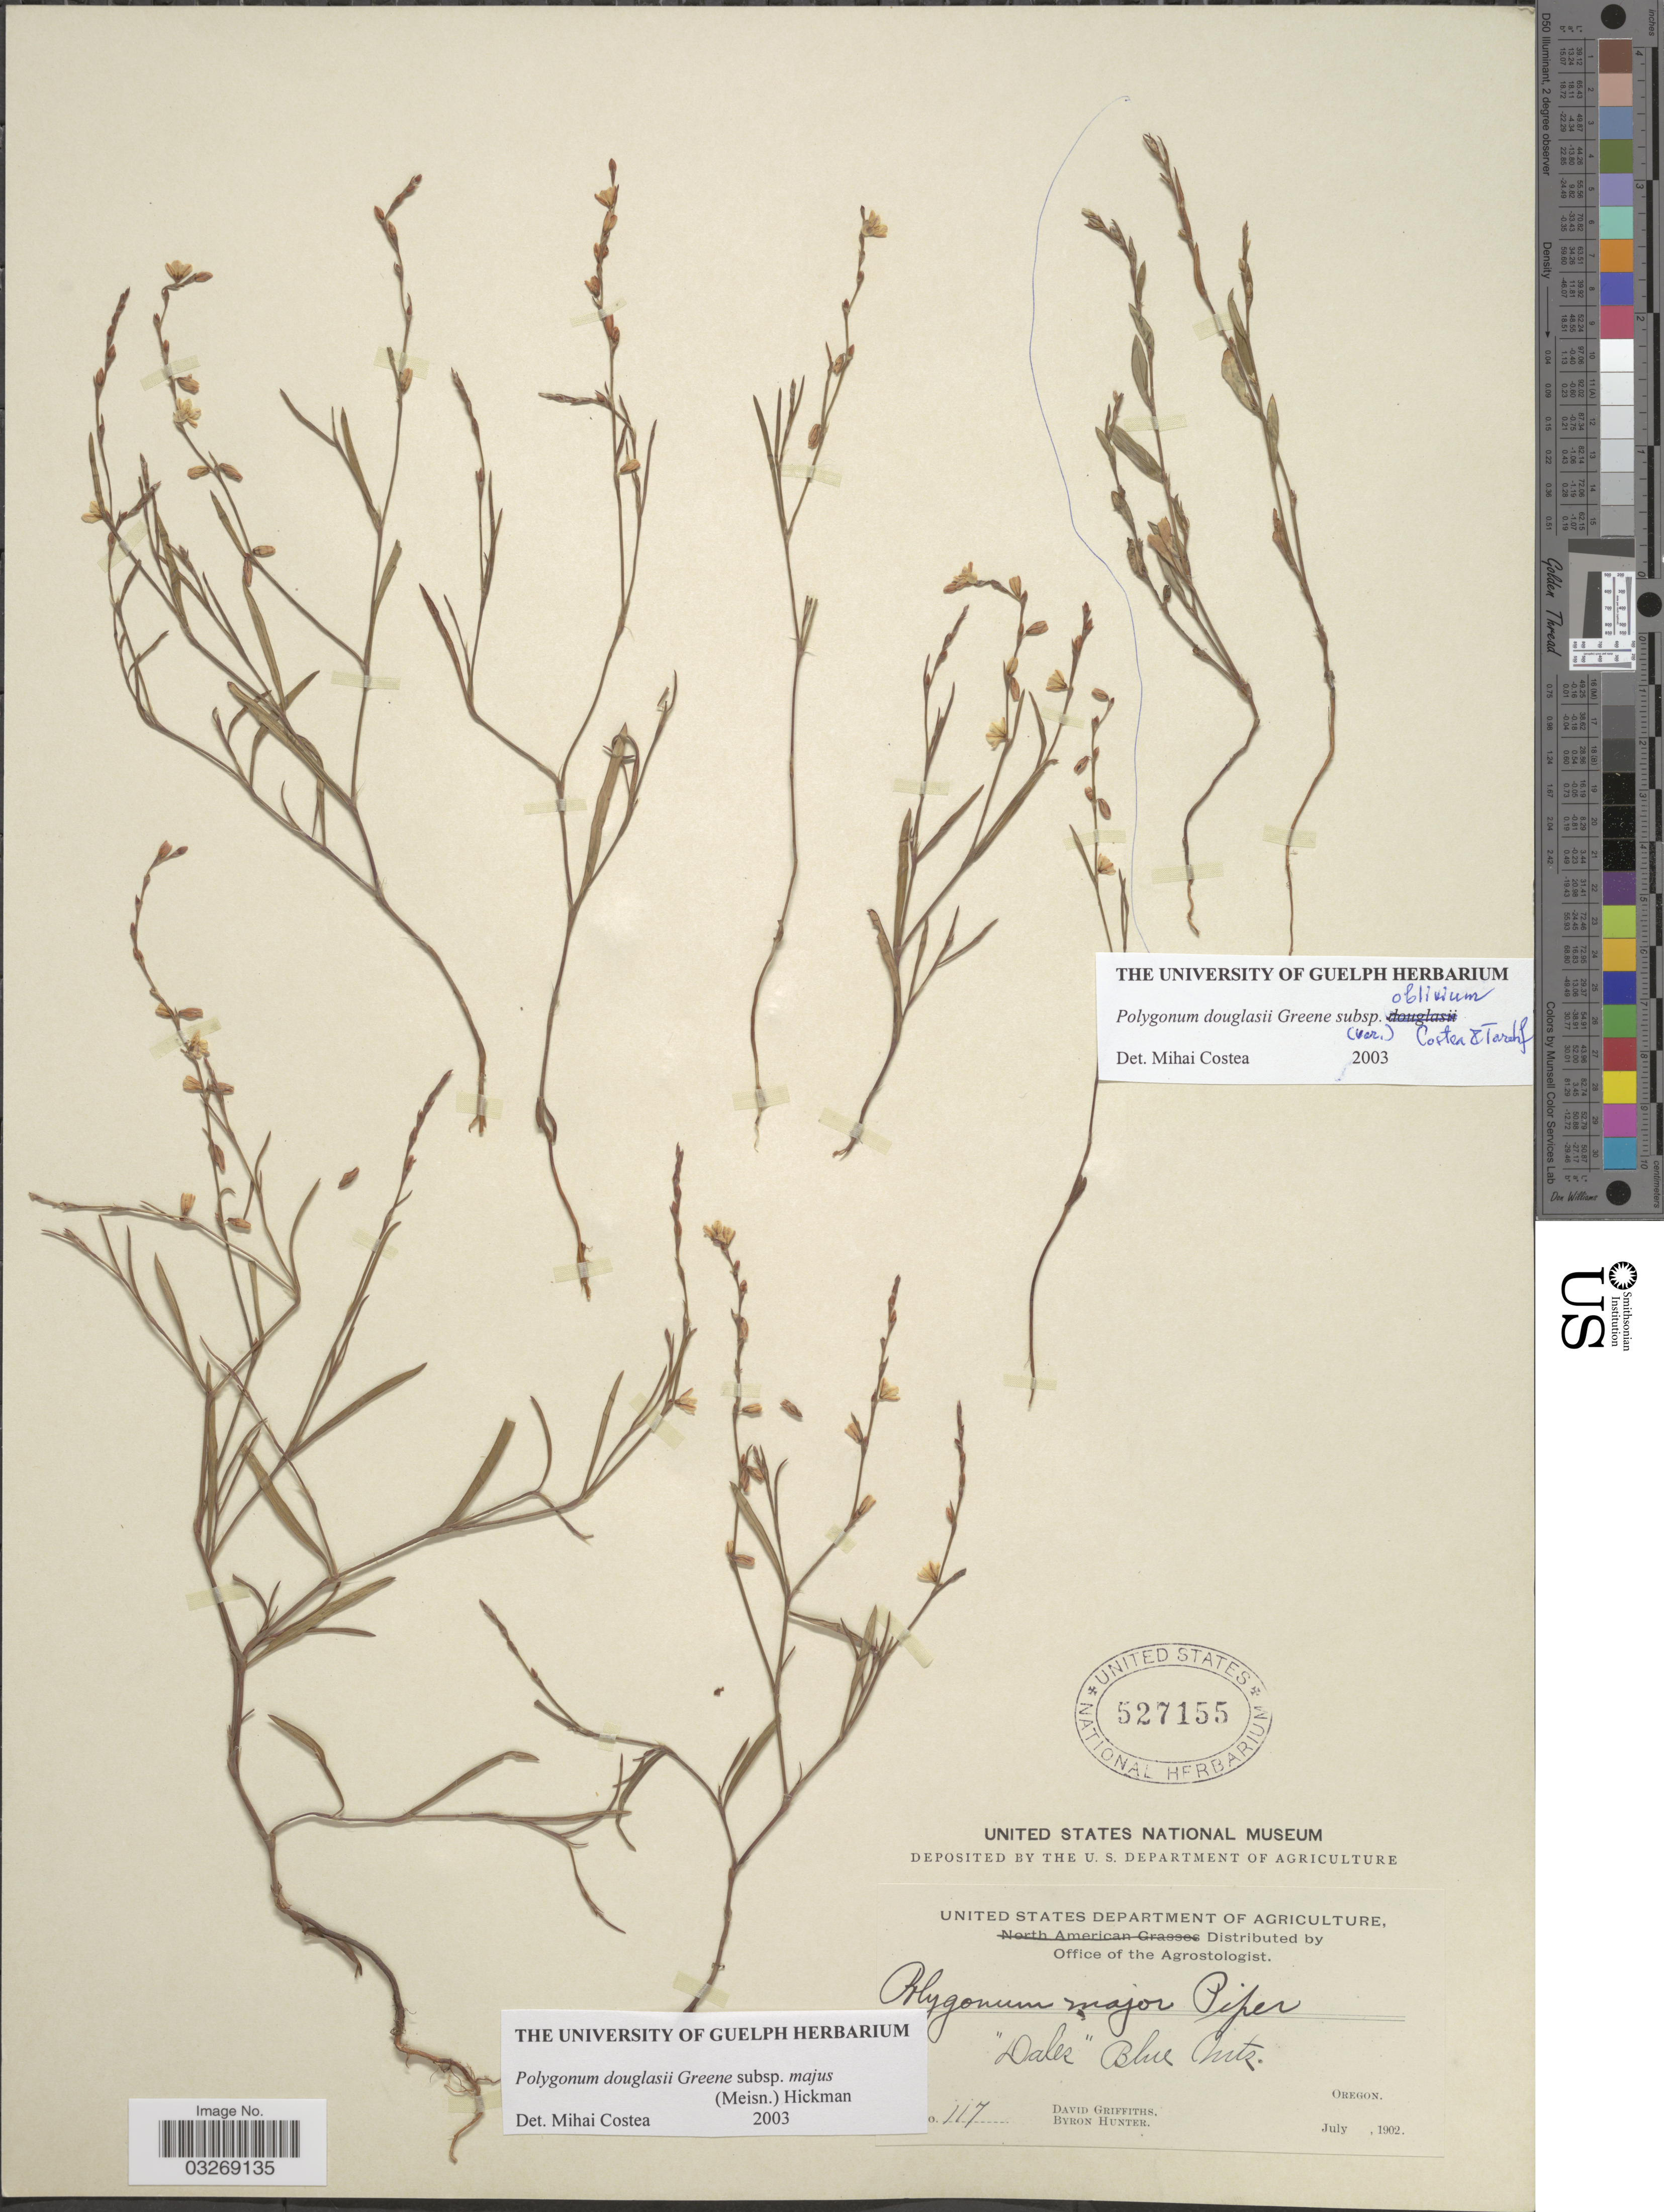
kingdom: Plantae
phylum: Tracheophyta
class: Magnoliopsida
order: Caryophyllales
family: Polygonaceae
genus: Polygonum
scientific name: Polygonum douglasii subsp. majus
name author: (Meisn.) Hickman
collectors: D. Griffiths & B. Hunter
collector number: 117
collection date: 1902-07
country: United States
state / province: Oregon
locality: Dales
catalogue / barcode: US 527155